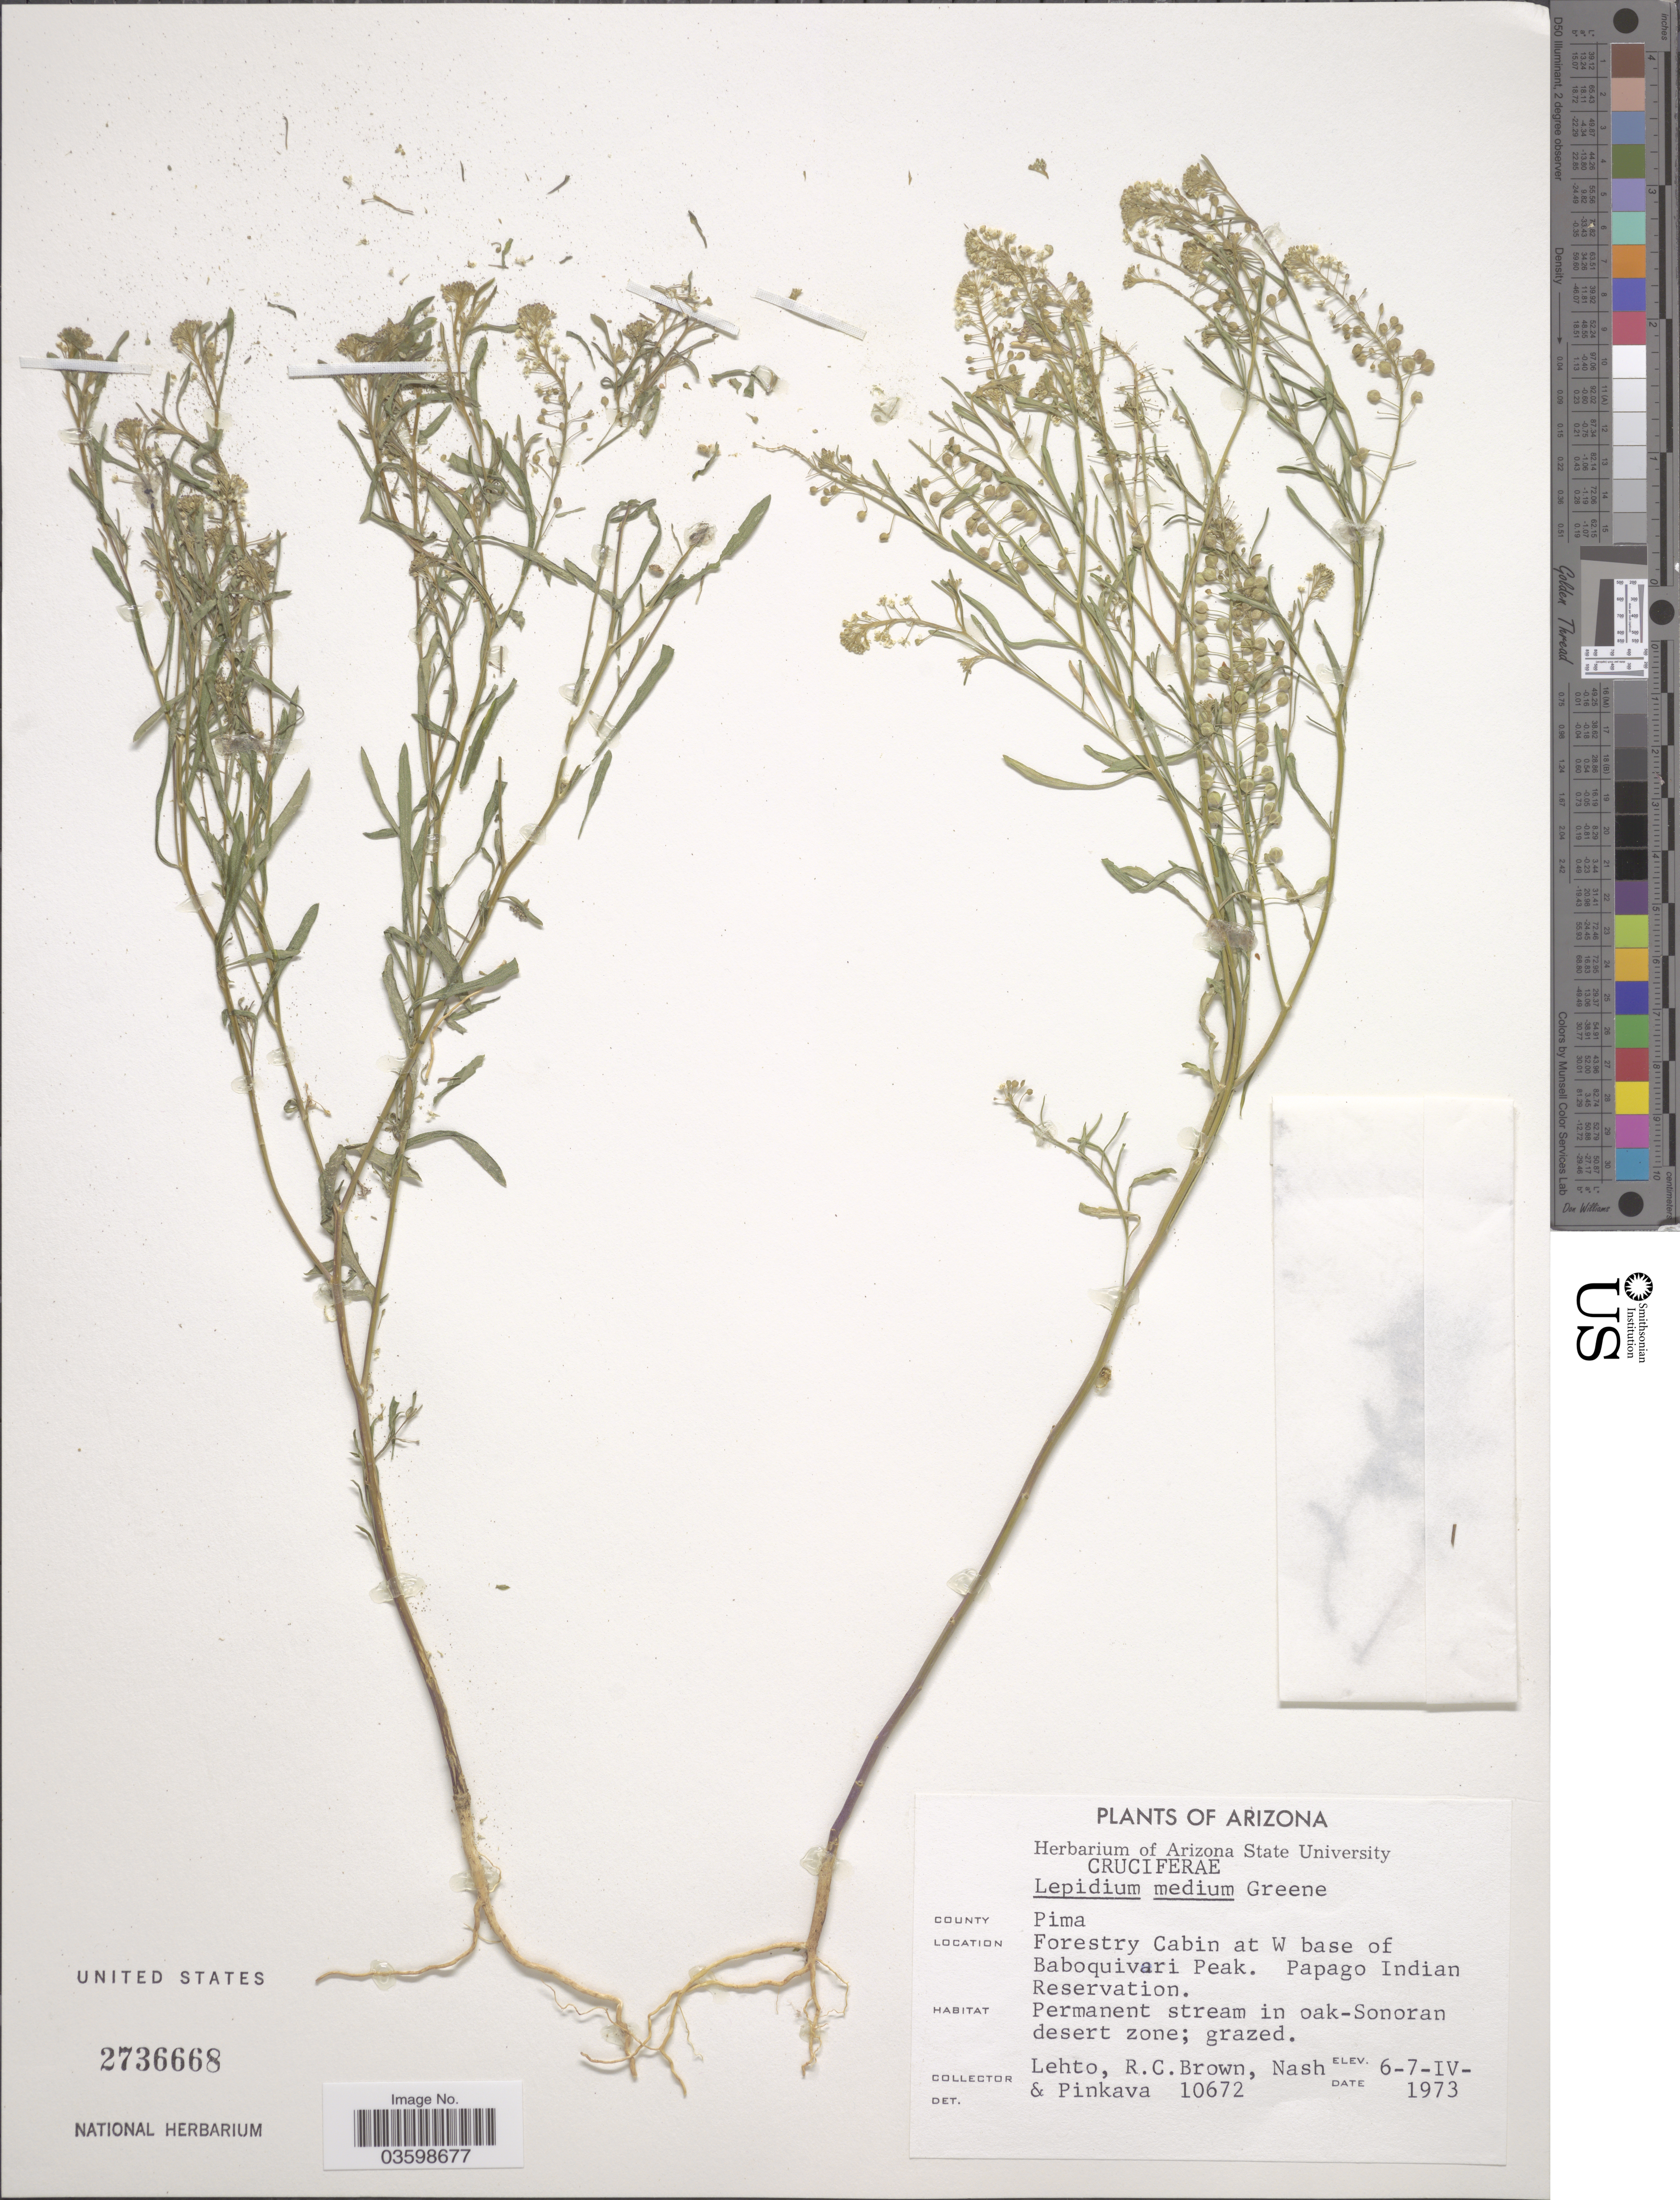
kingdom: Plantae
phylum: Tracheophyta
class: Magnoliopsida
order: Brassicales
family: Brassicaceae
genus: Lepidium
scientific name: Lepidium medium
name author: Greene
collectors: -. Lehto, R. C. Brown, -- Nash & -. Pinkava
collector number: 10672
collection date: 1973-04-06/1973-04-07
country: United States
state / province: Arizona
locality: County Pima. Forestry Cabin at W base of Baboquivari Peak. Papago Indian Reservation.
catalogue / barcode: US 2736668